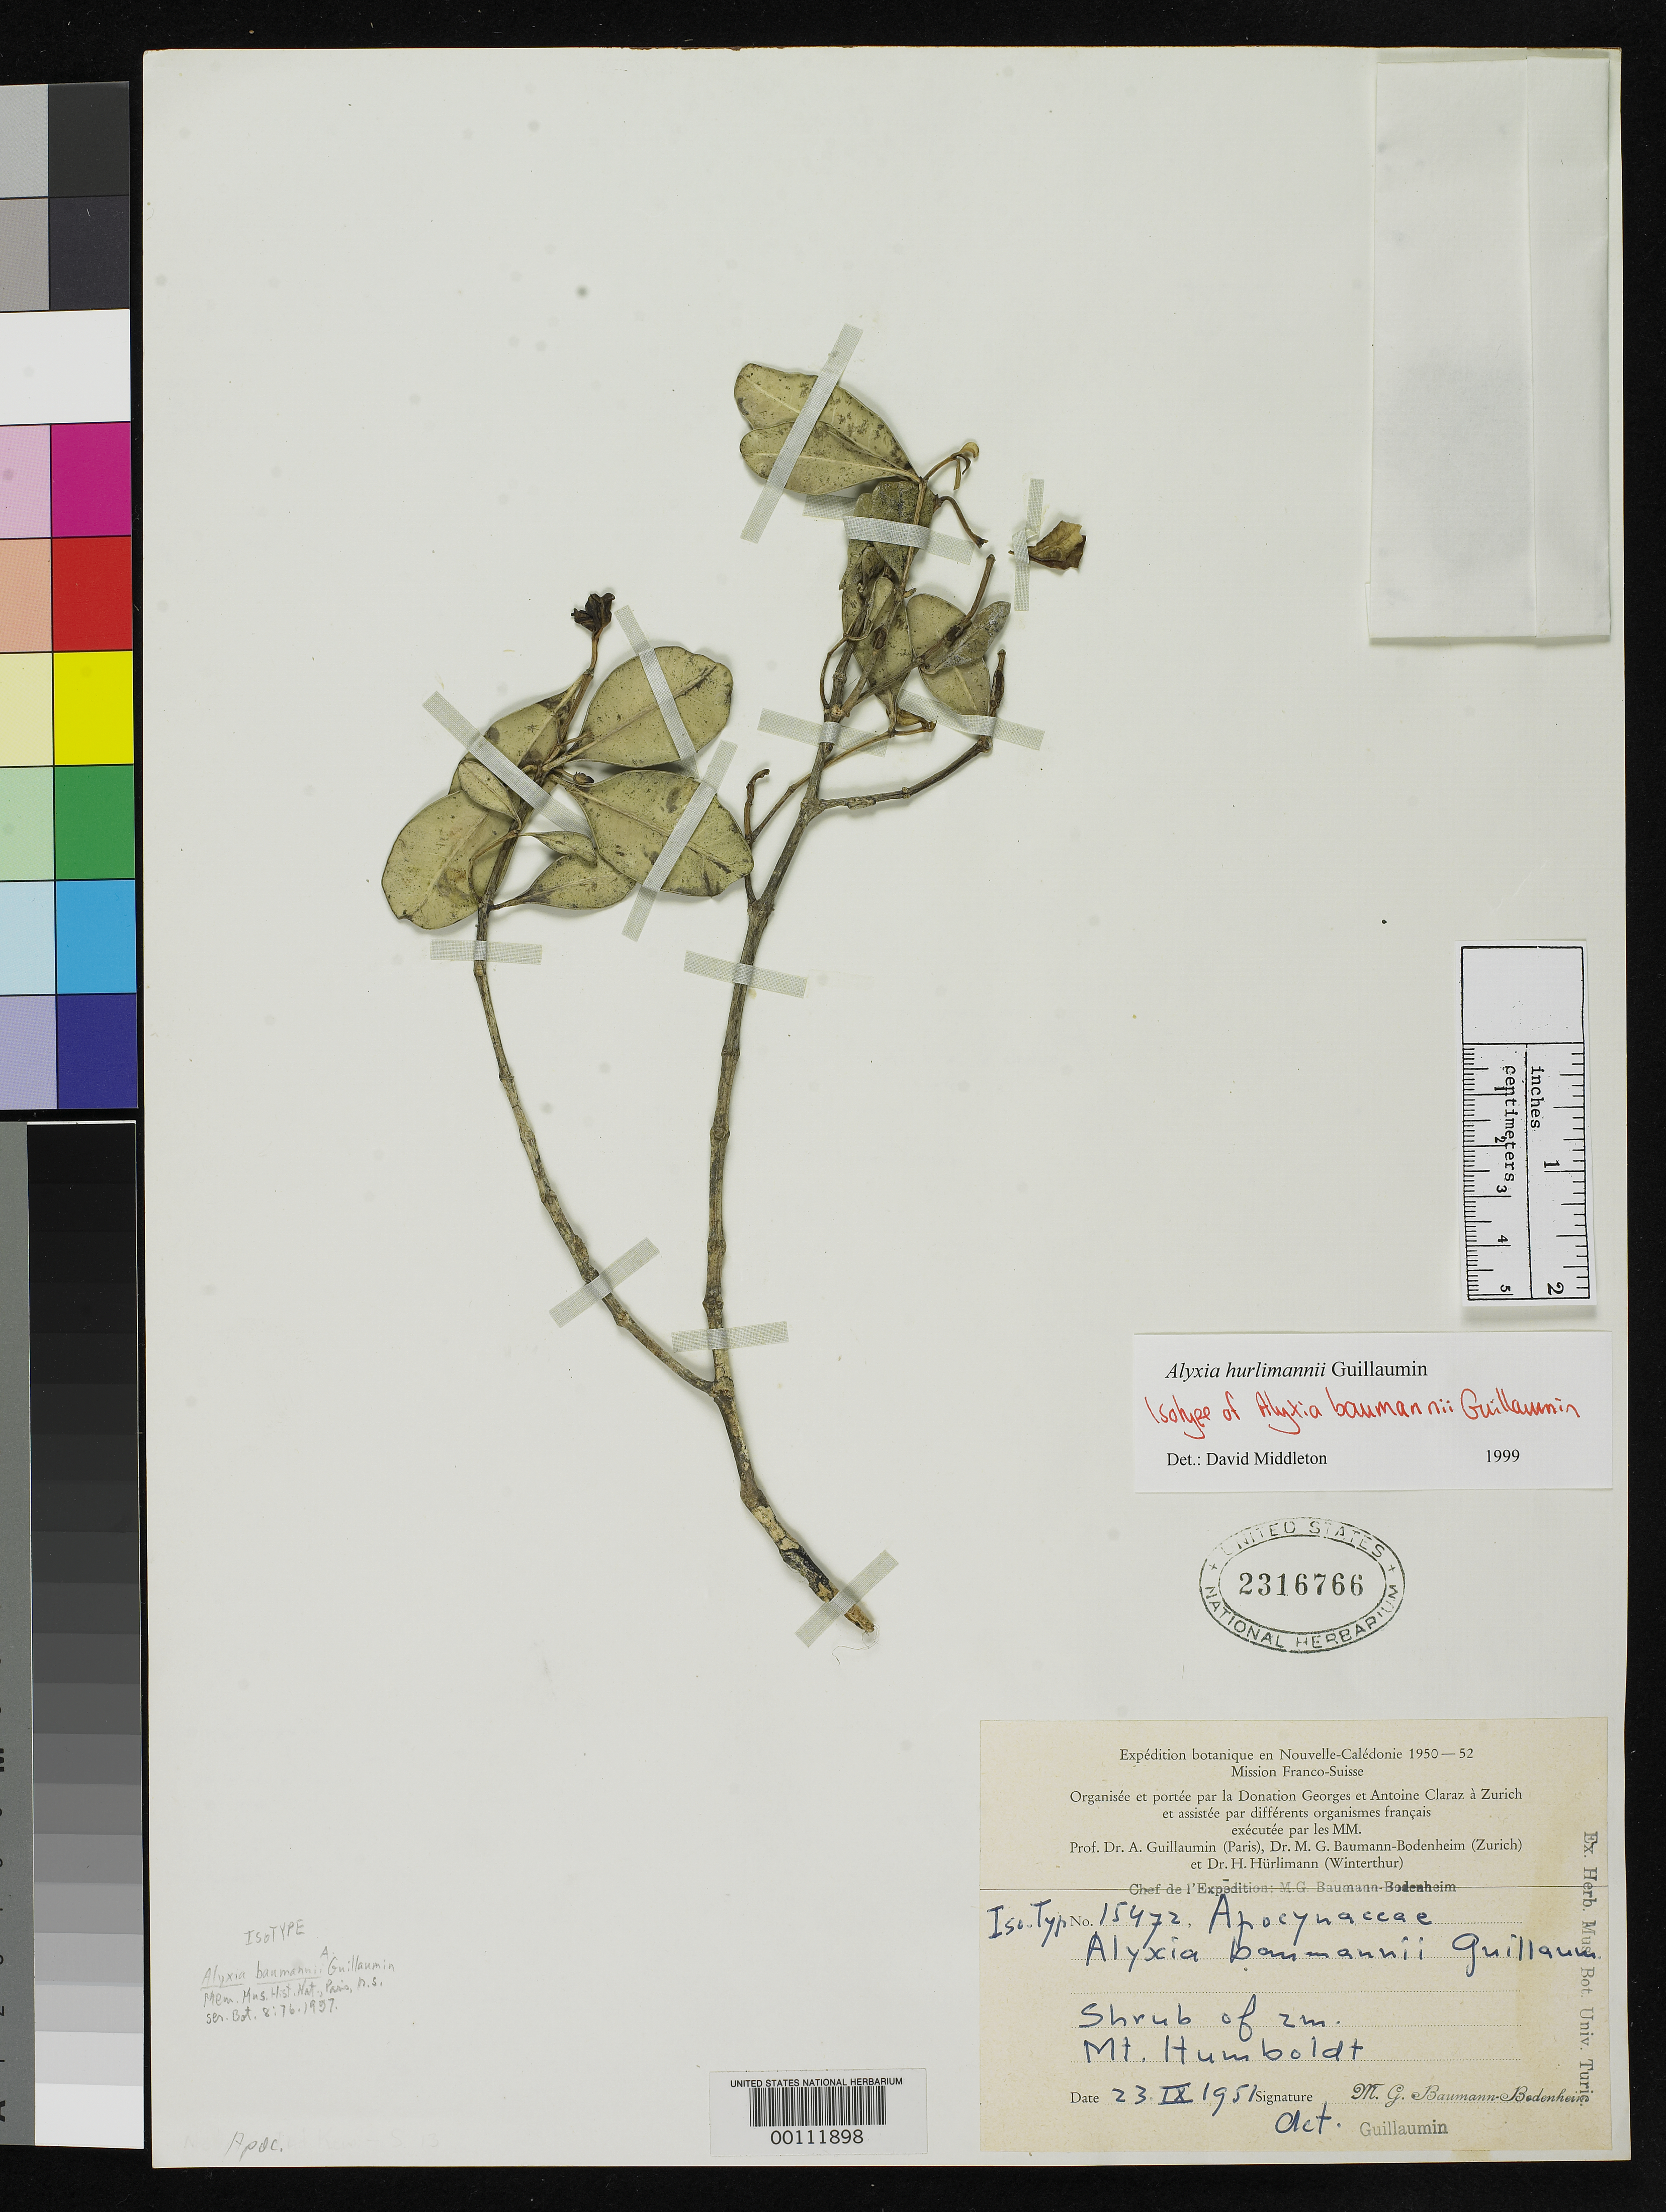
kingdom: Plantae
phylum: Tracheophyta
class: Magnoliopsida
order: Gentianales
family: Apocynaceae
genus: Alyxia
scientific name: Alyxia baumannii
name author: Guillaumin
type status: Isotype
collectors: M. G. Baumann-Bodenheim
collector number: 15472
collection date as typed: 23 Sep 1951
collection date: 1951-09-23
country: New Caledonia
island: New Caledonia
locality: Mount Humboldt.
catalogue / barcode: US 2316766